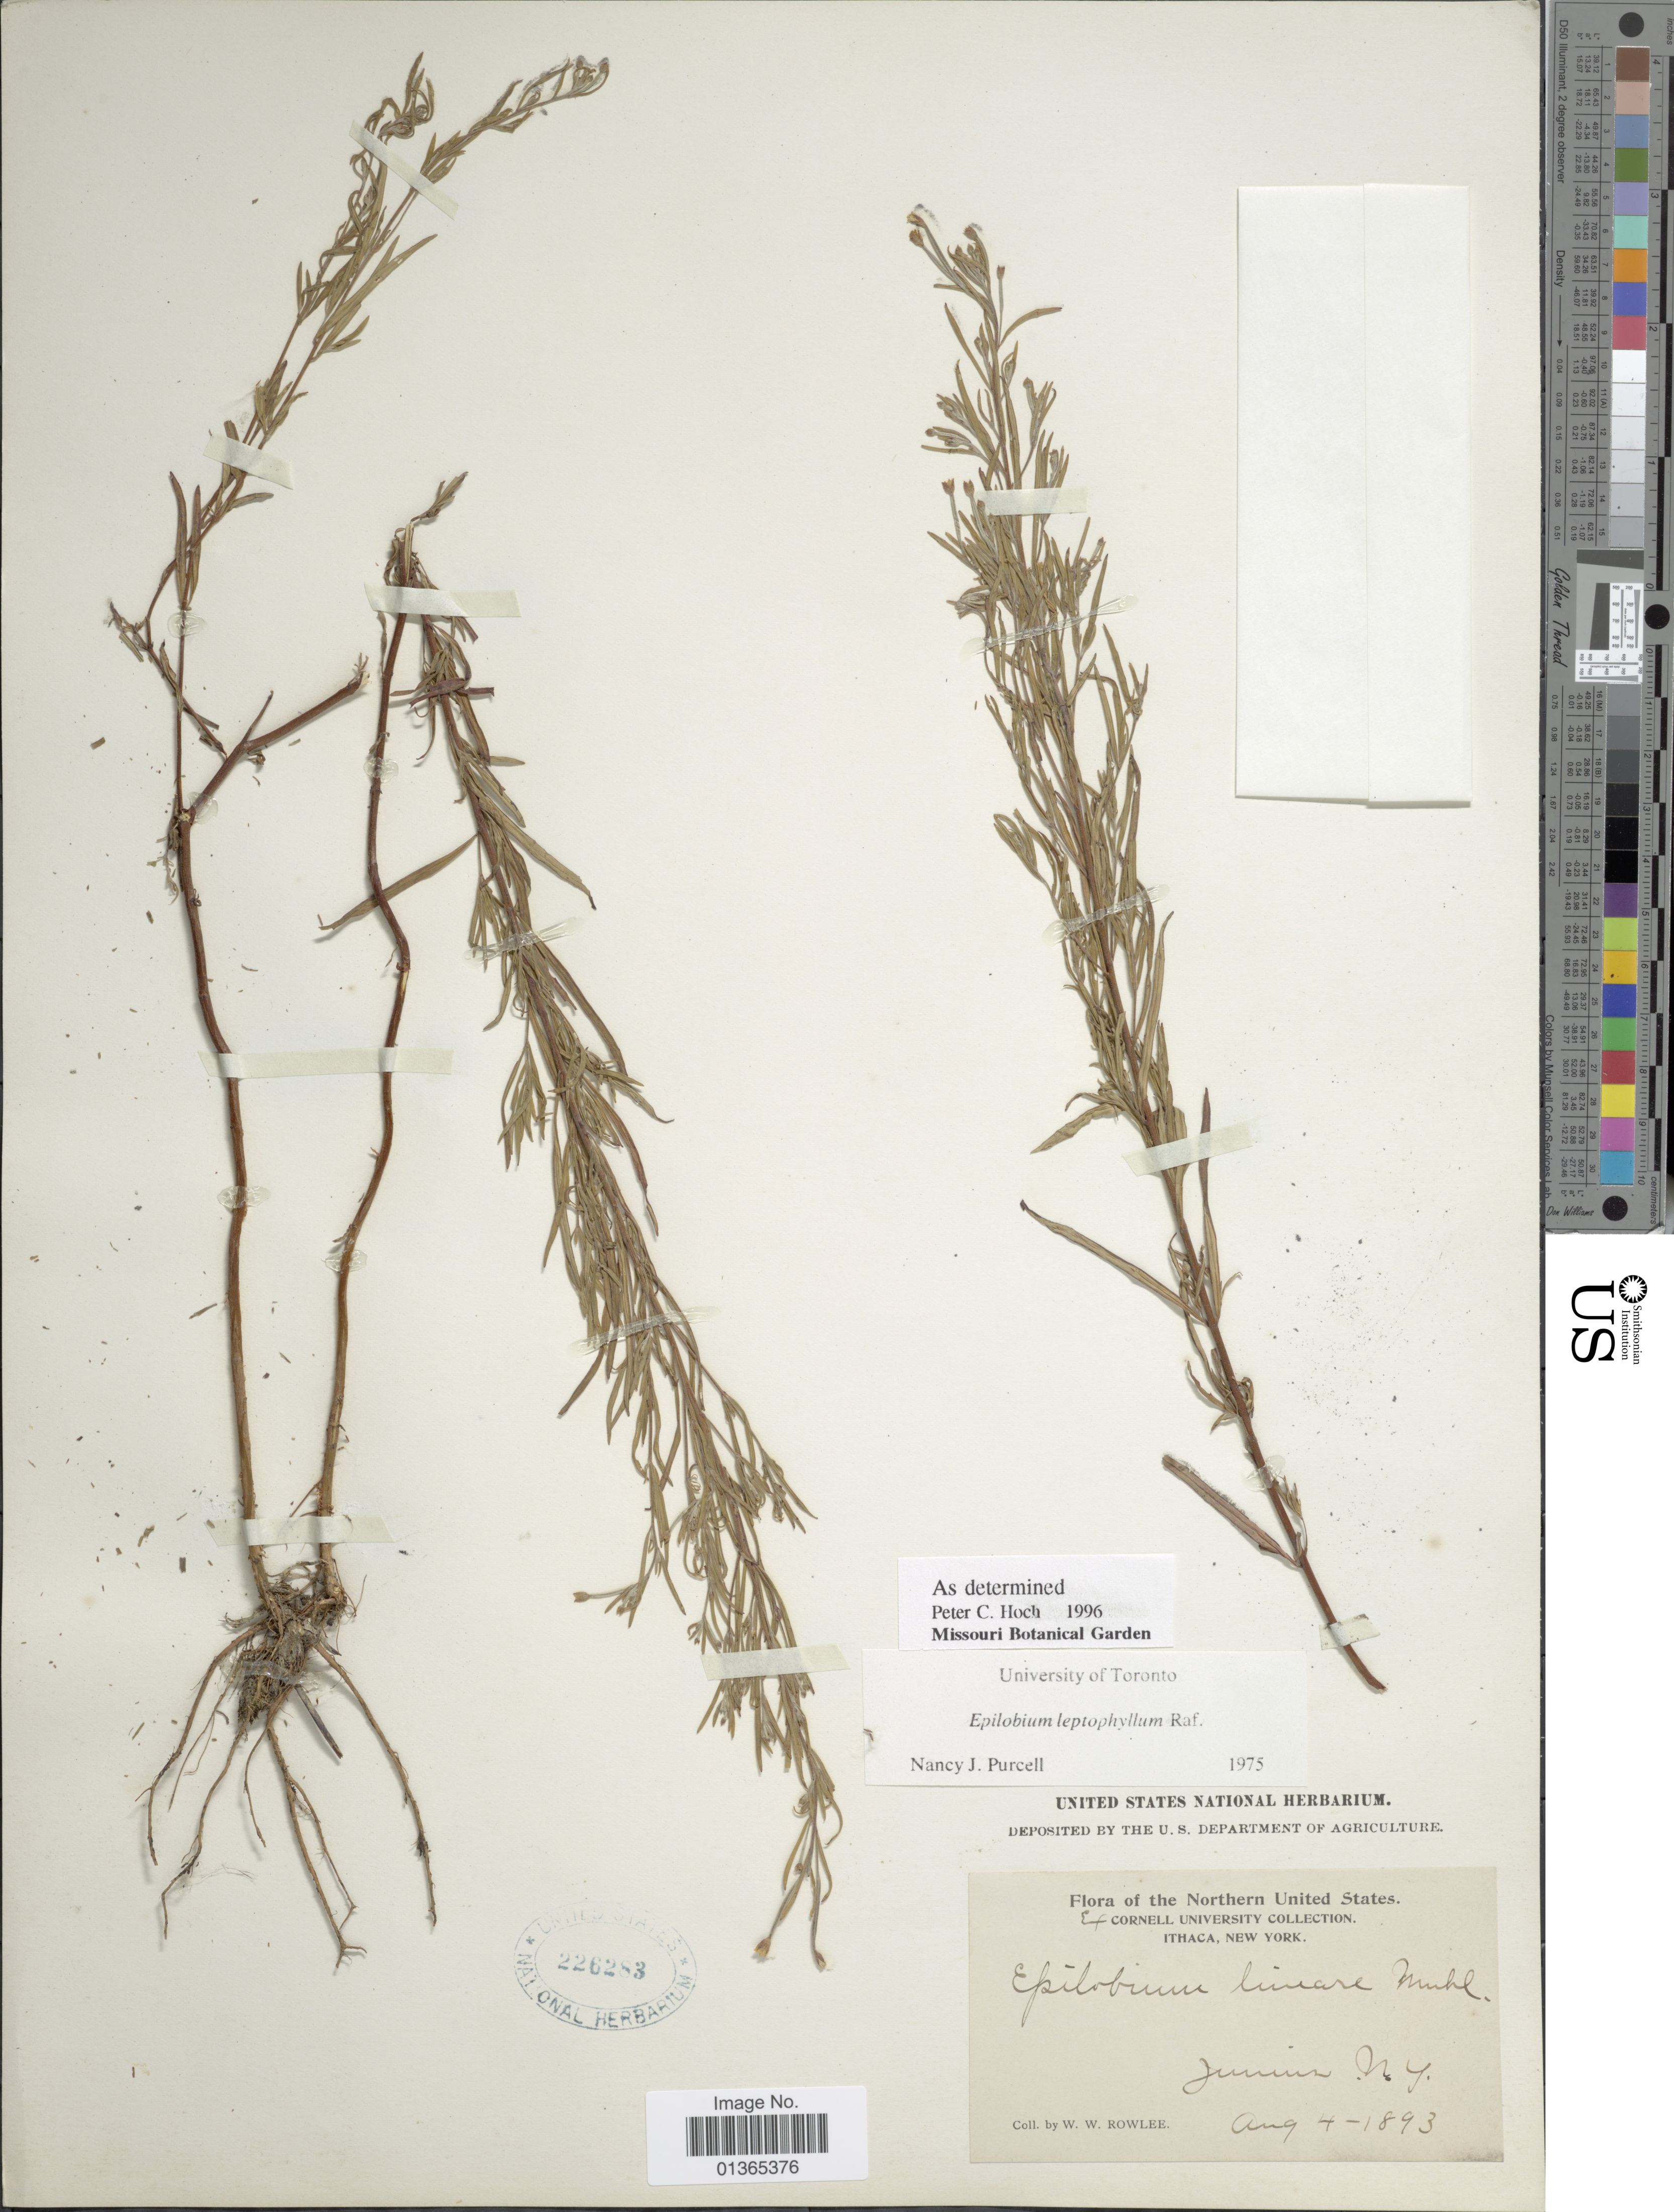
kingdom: Plantae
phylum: Tracheophyta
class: Magnoliopsida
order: Myrtales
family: Onagraceae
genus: Epilobium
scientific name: Epilobium leptophyllum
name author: Raf.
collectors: W. W. Rowlee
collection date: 1893-08-04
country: United States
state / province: New York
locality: Ithaca. Junius.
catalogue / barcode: US 226283